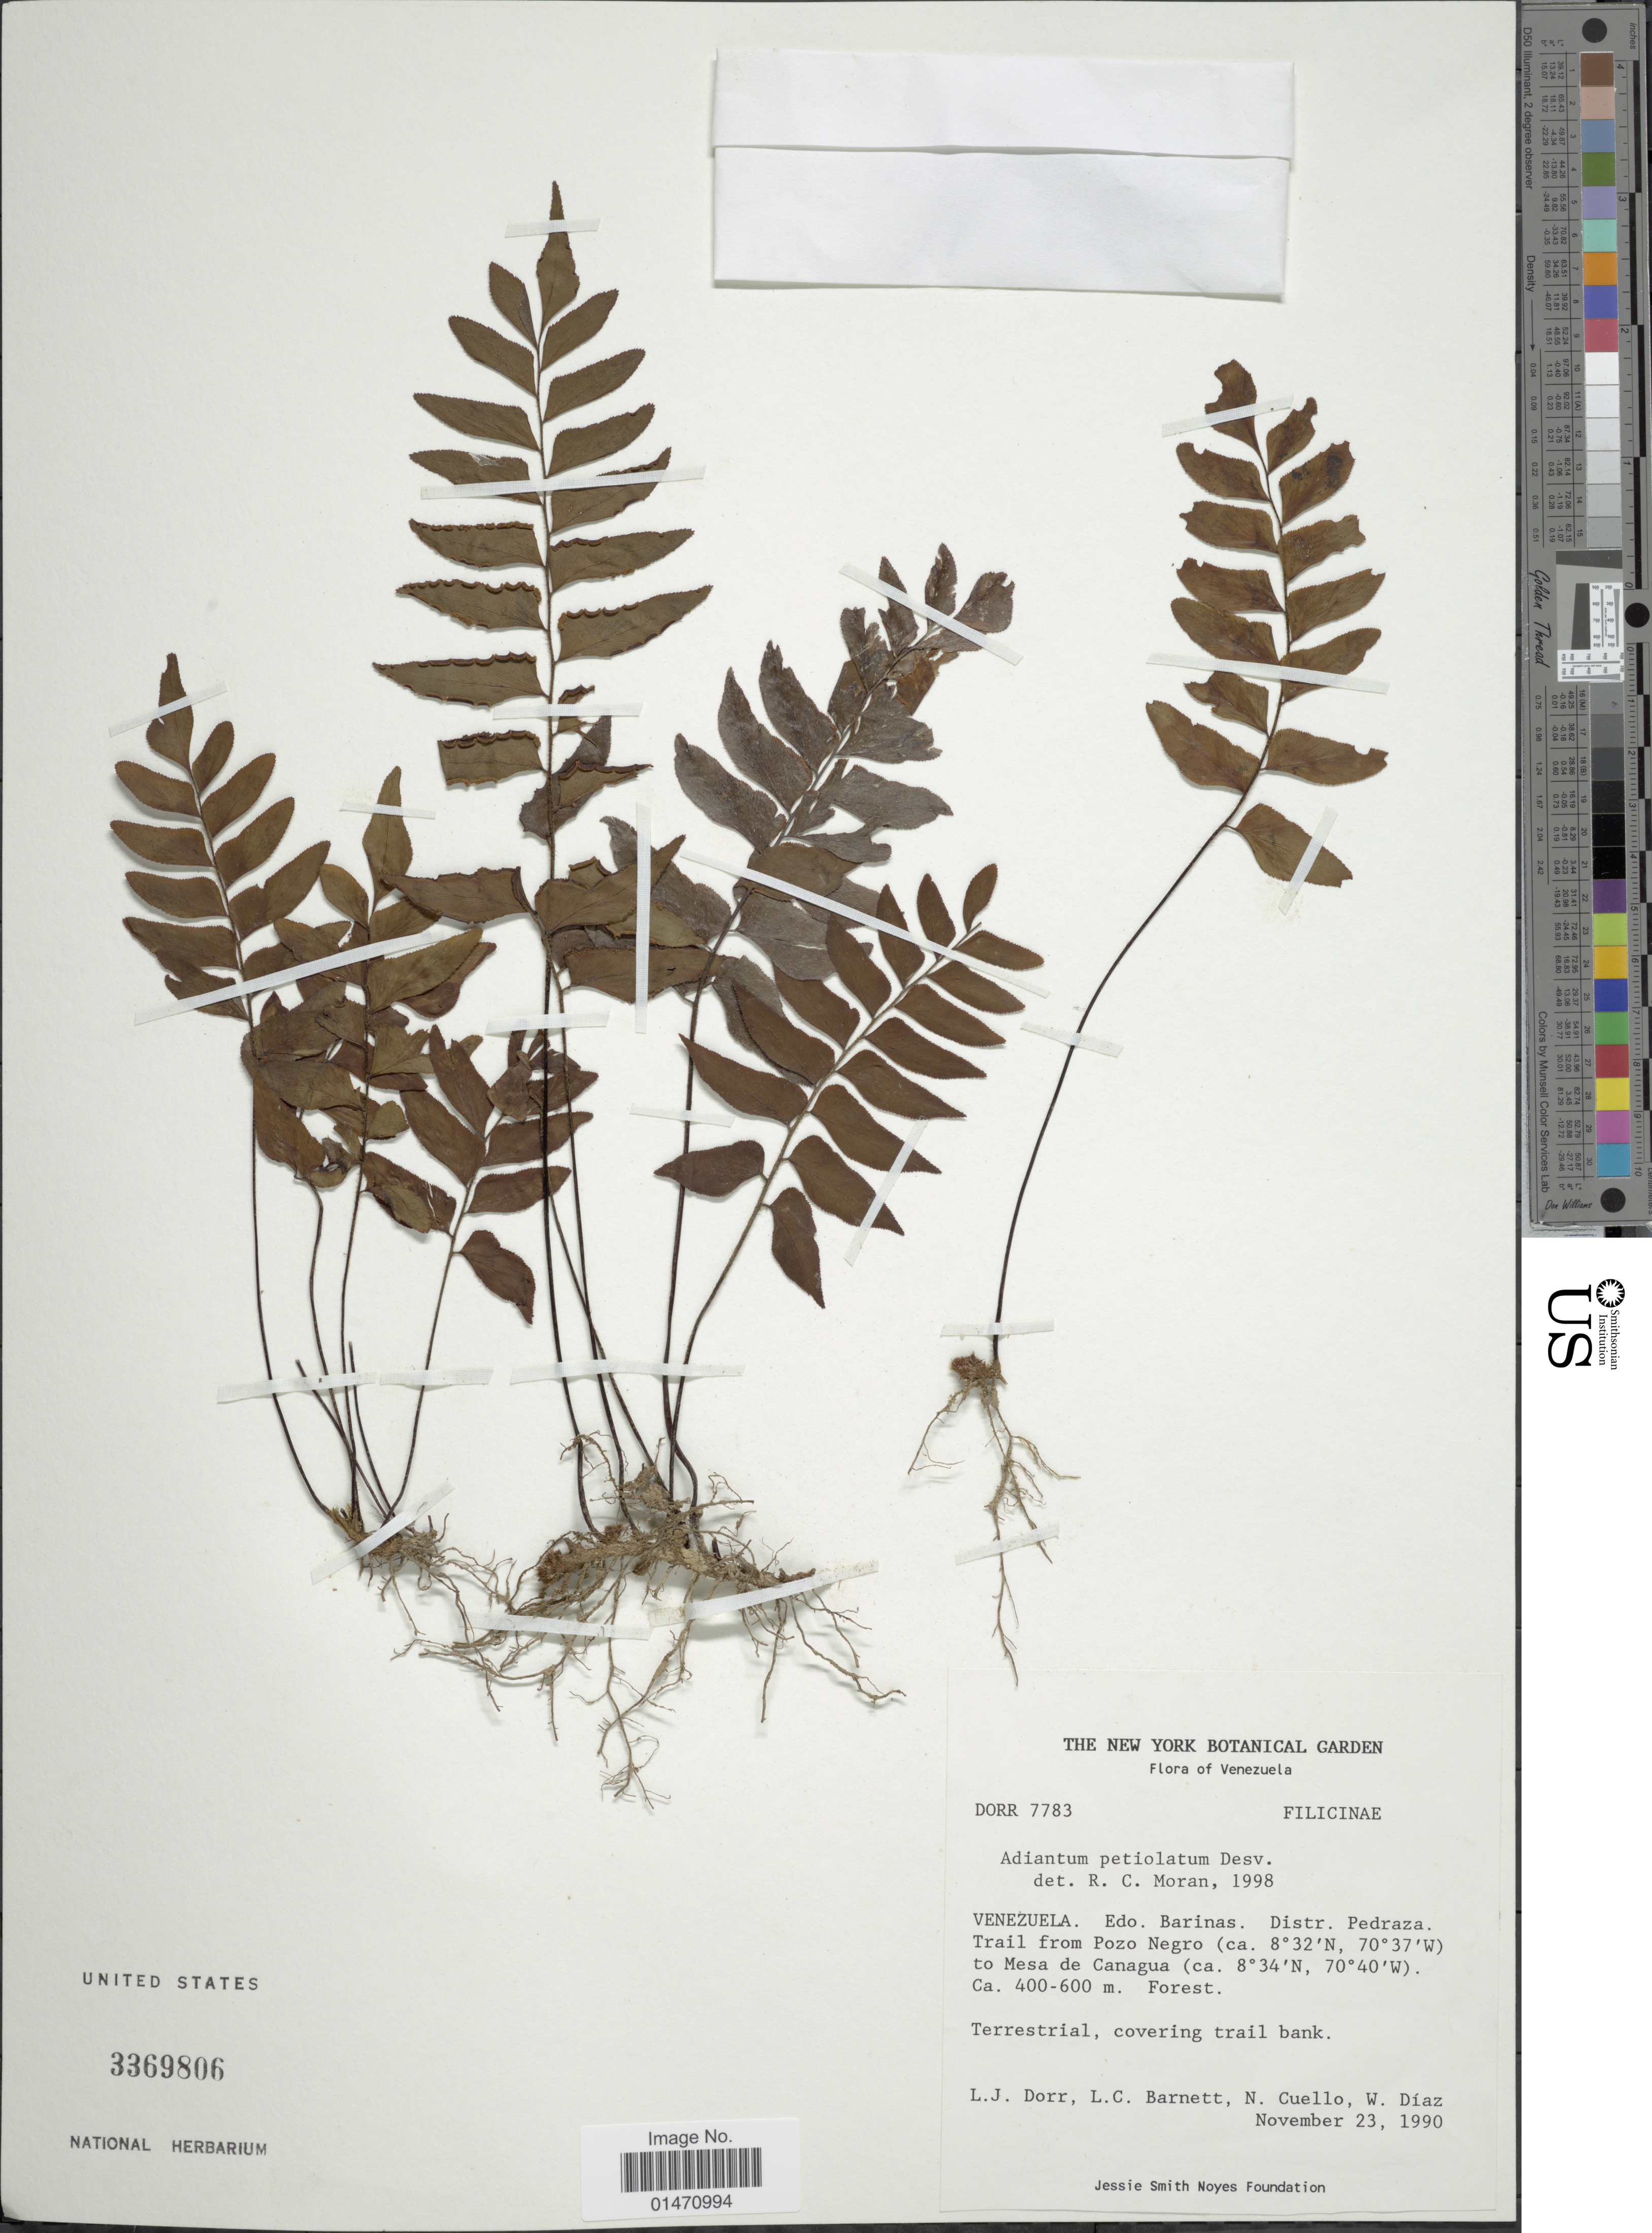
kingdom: Plantae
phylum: Tracheophyta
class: Polypodiopsida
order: Polypodiales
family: Pteridaceae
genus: Adiantum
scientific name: Adiantum petiolatum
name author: Desv.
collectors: L. J. Dorr, L. C. Barnett, N. L. Cuello & W. Díaz P.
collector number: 7783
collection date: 1990-11-23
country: Venezuela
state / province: Barinas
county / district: Pedraza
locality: Trail from Pozo Negro to Mesa de Canagua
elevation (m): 400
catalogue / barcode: US 3369806